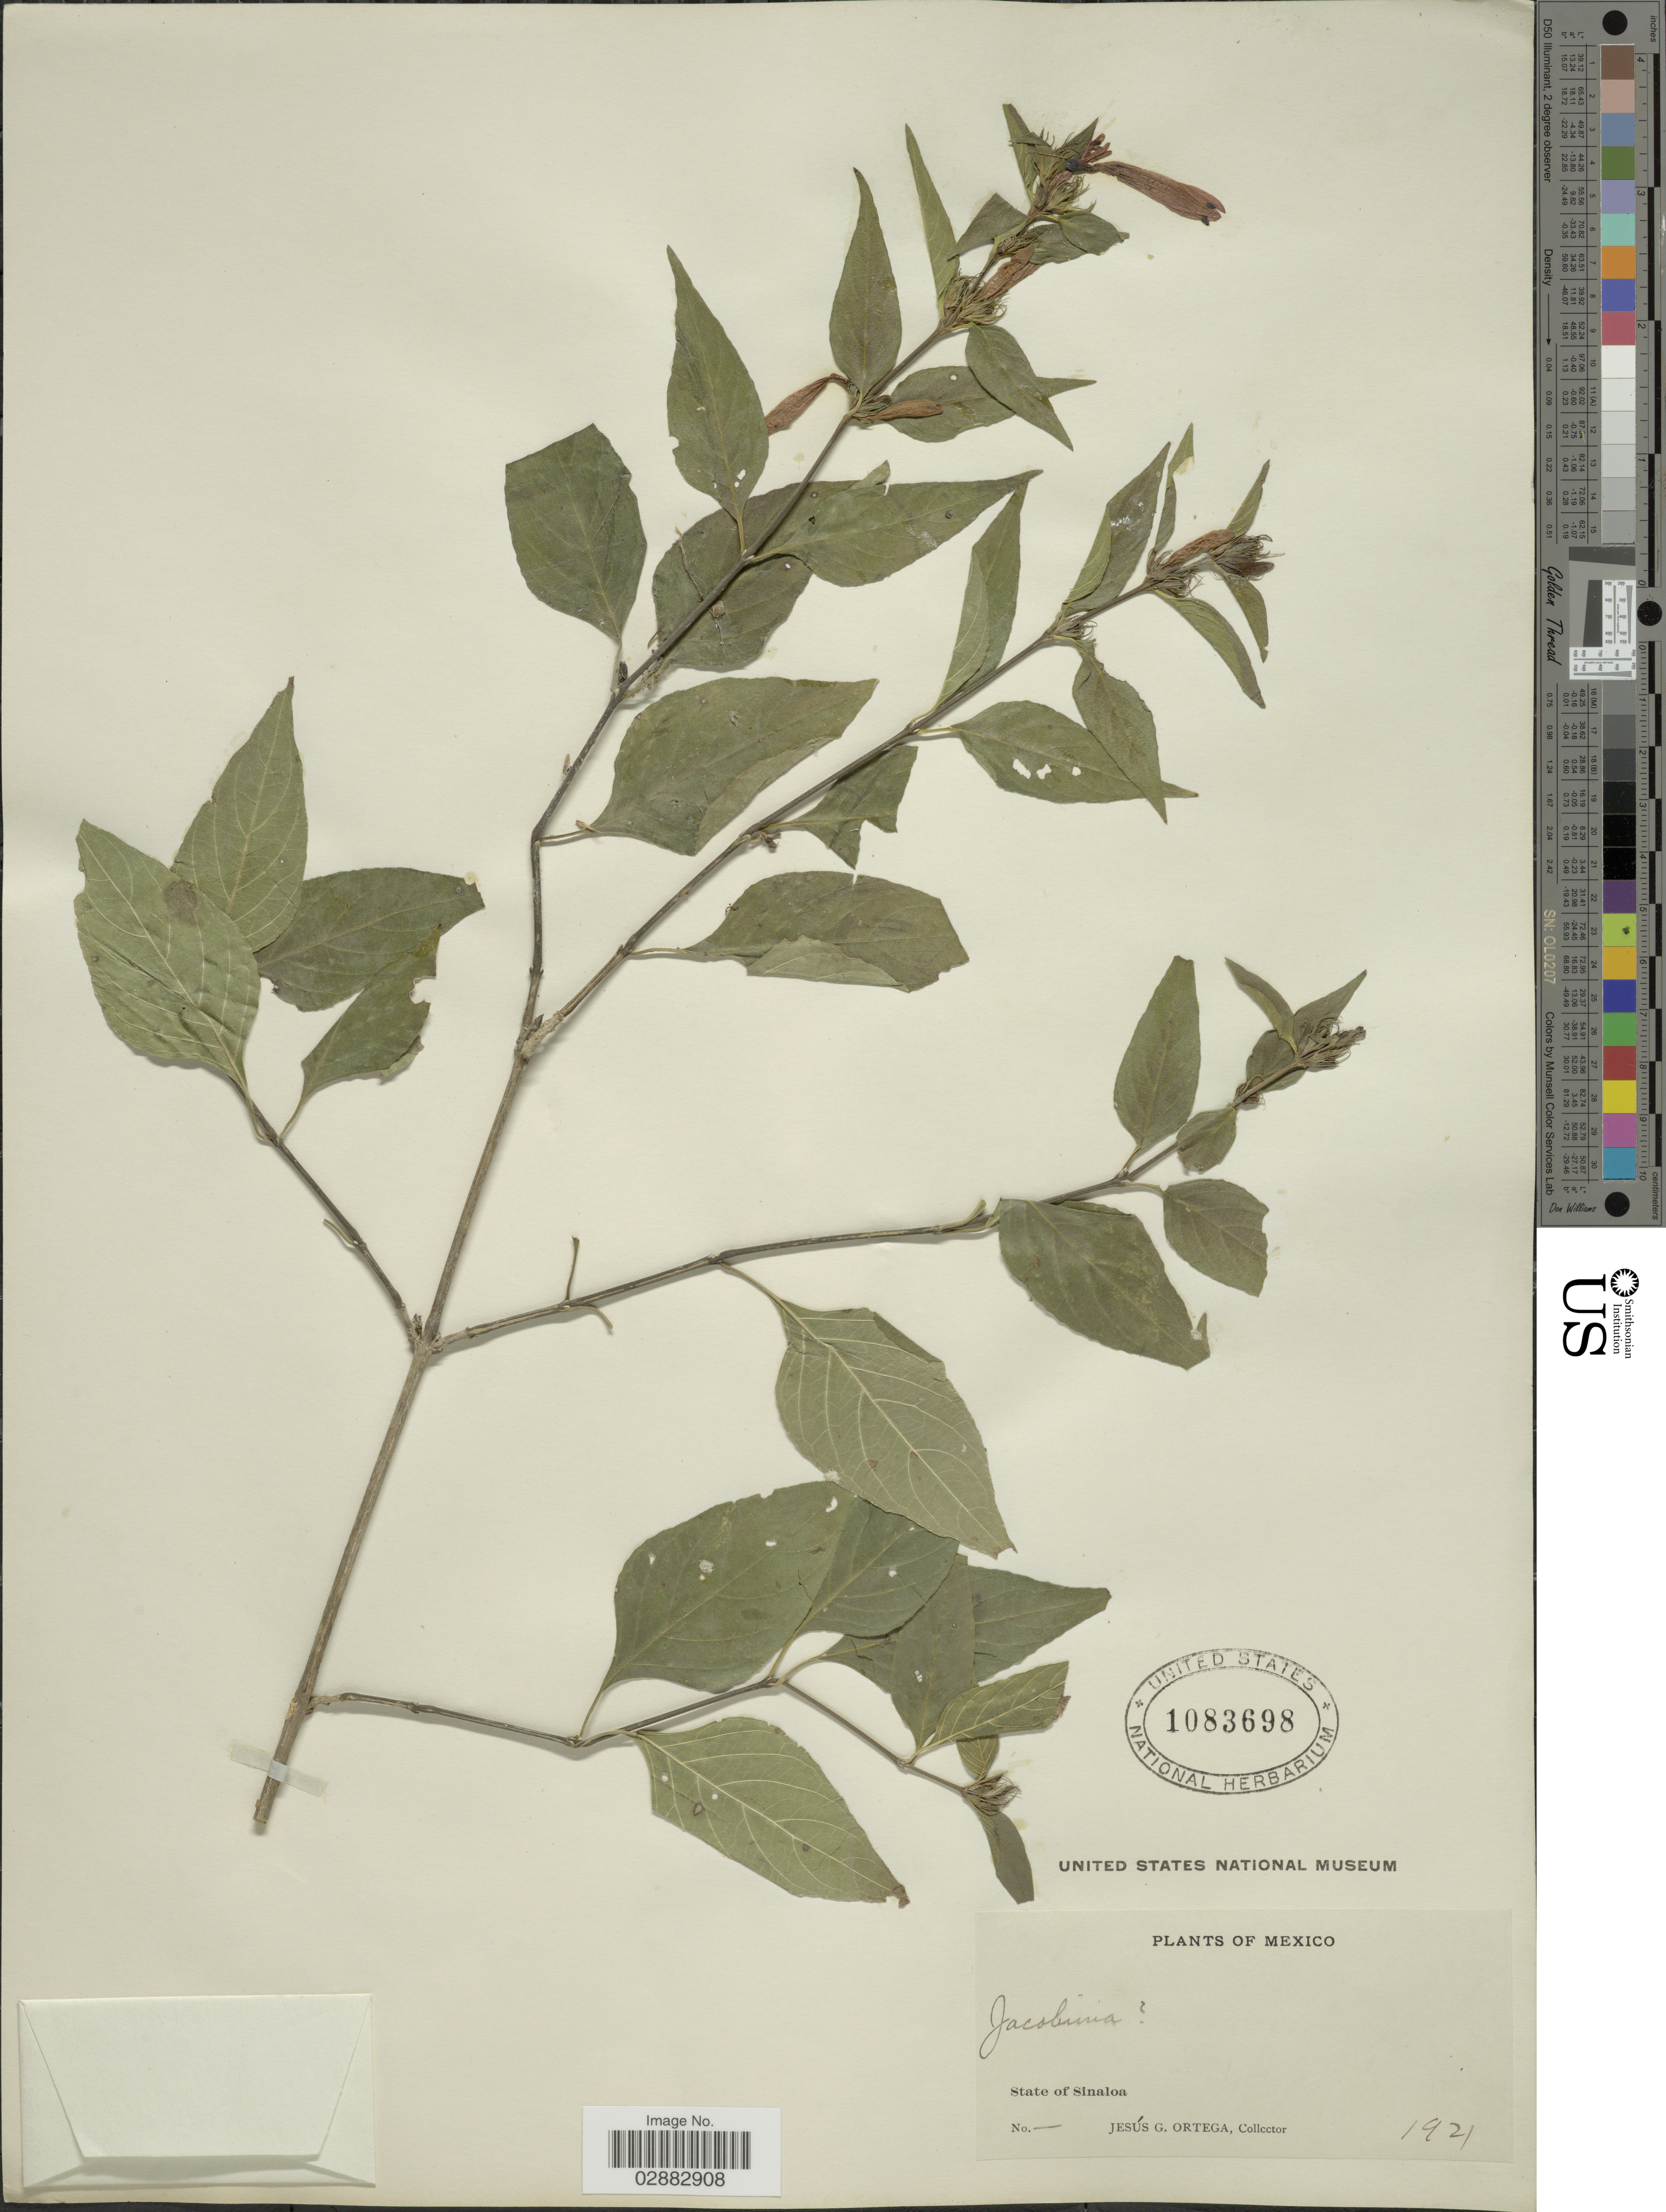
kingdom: Plantae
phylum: Tracheophyta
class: Magnoliopsida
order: Lamiales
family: Acanthaceae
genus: Jacobinia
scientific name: Jacobinia sp.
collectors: J. Ortega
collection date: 1921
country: Mexico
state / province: Sinaloa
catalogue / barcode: US 1083698